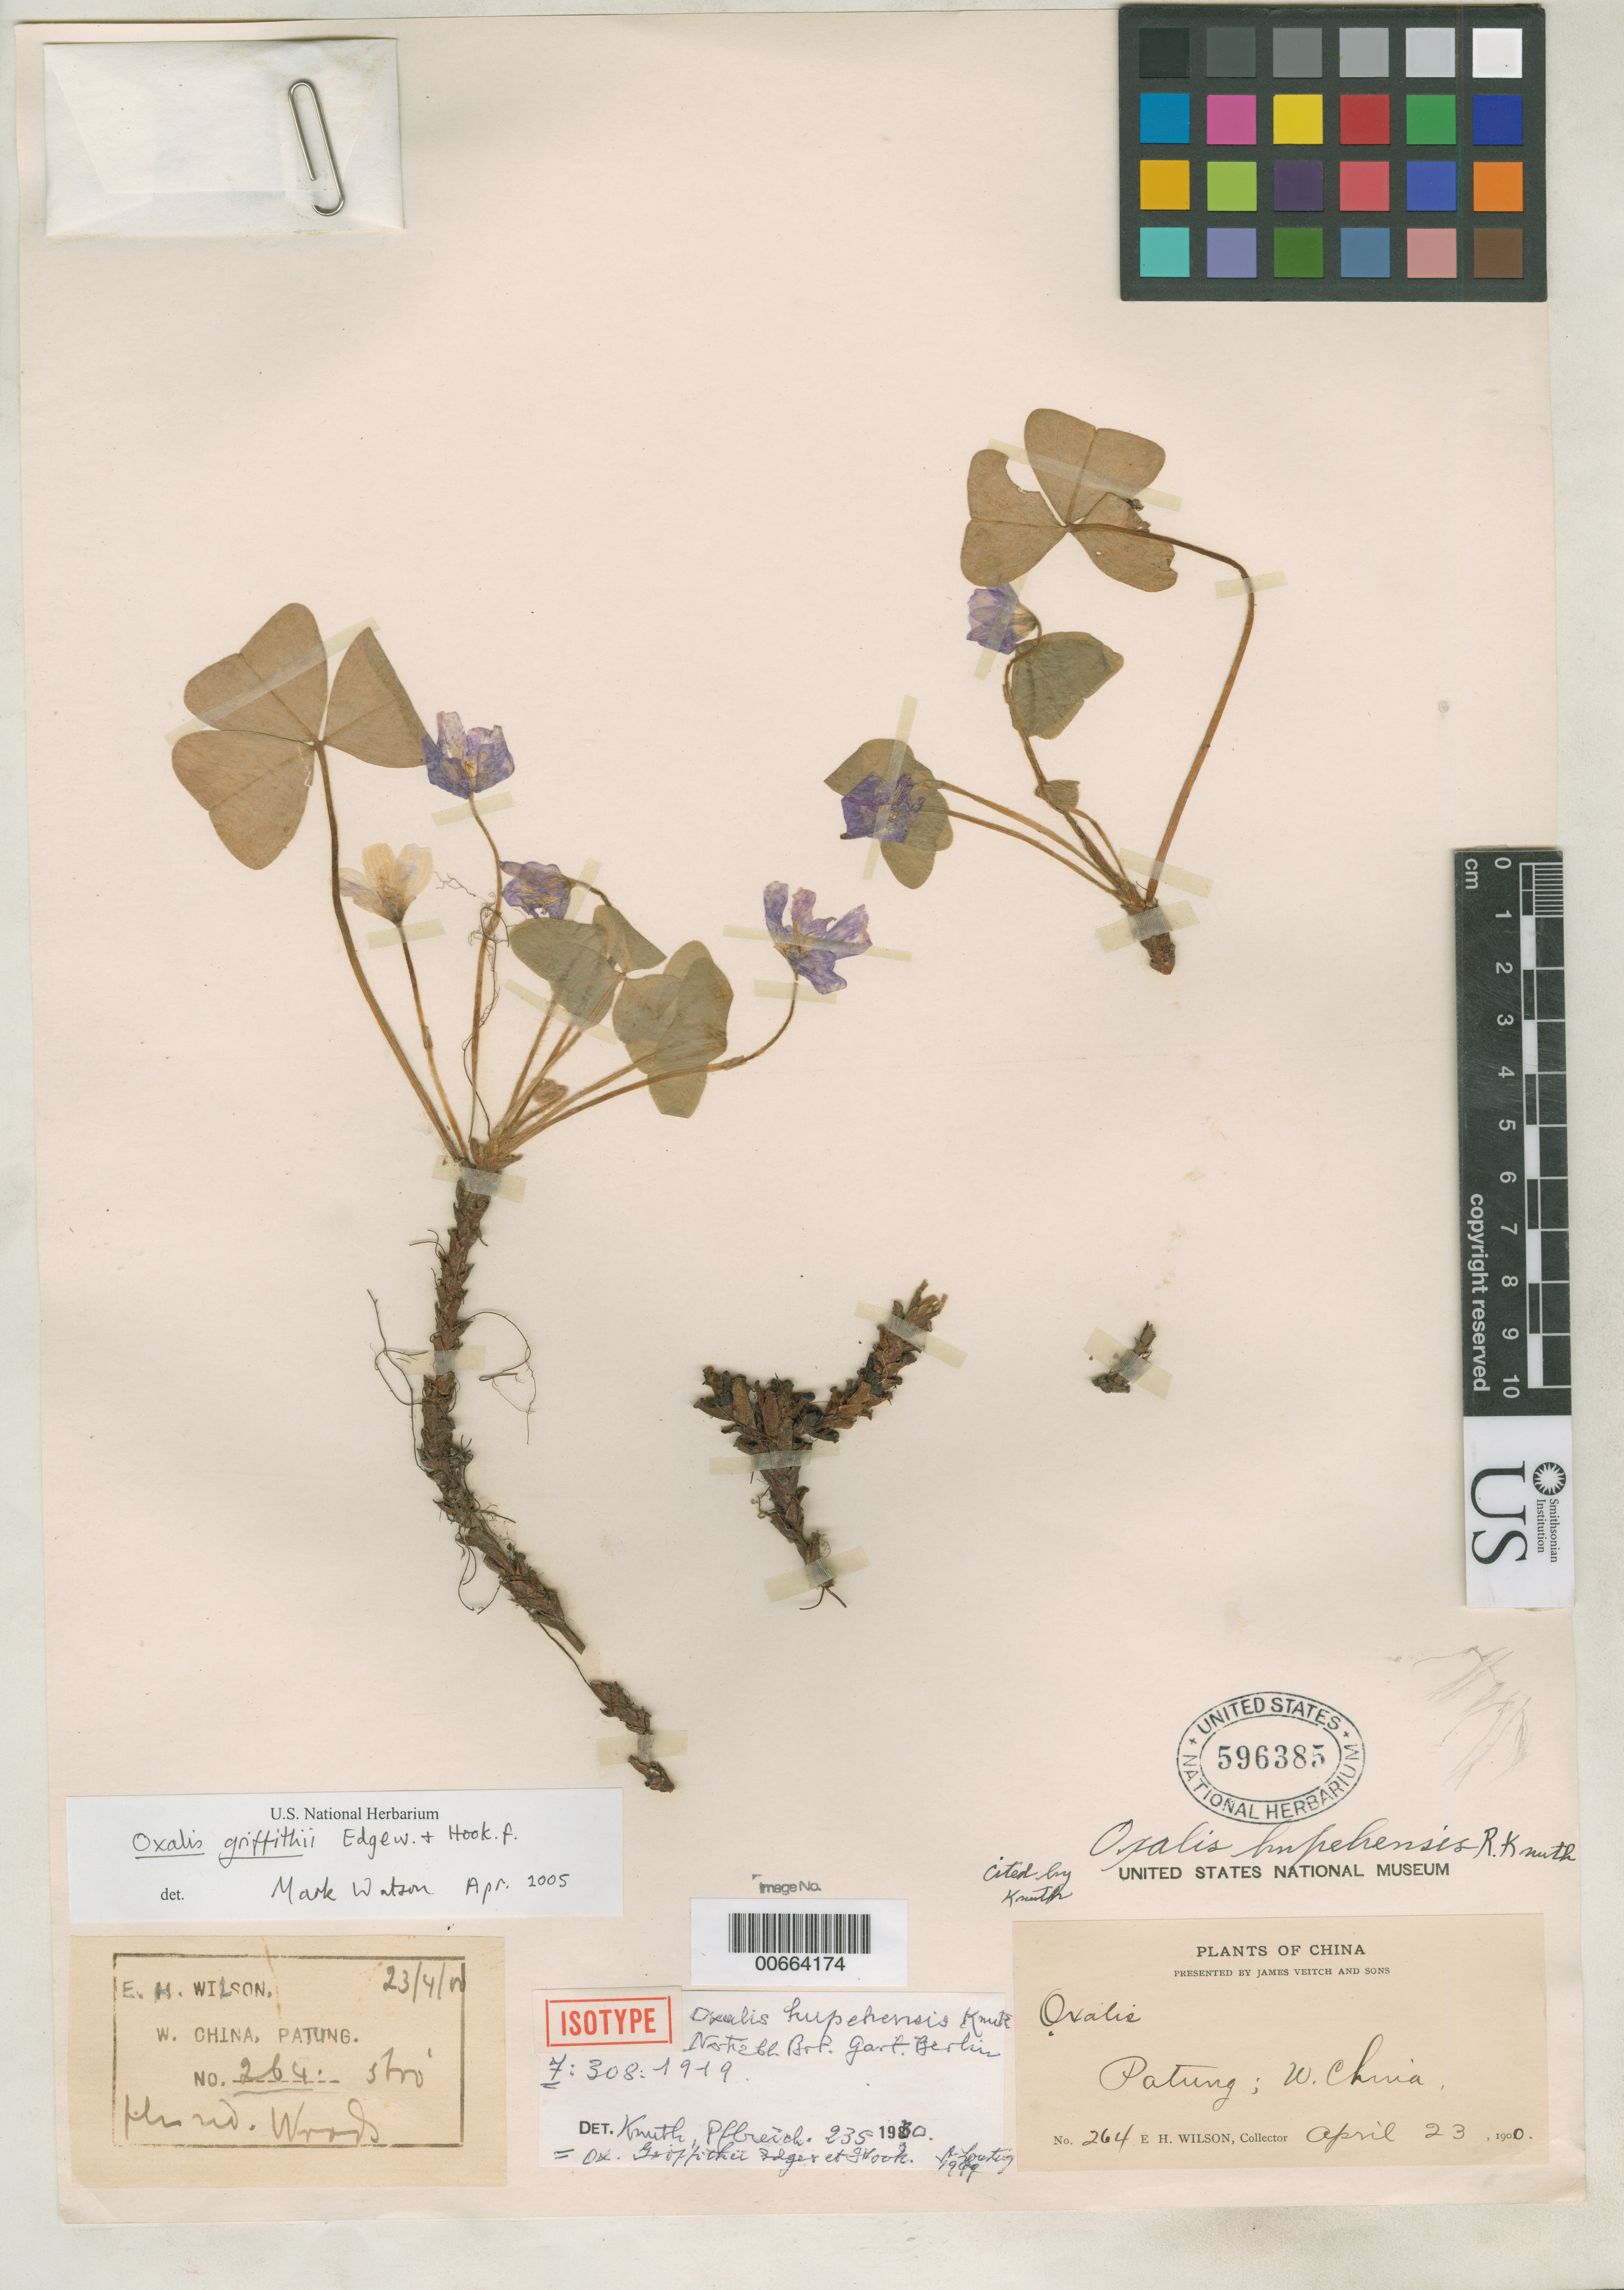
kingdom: Plantae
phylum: Tracheophyta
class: Magnoliopsida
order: Oxalidales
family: Oxalidaceae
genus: Oxalis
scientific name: Oxalis hupehensis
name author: R. Knuth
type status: Isotype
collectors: E. H. Wilson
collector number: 264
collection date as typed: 23 Apr 1900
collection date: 1900-04-23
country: China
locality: Patung.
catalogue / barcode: US 596385